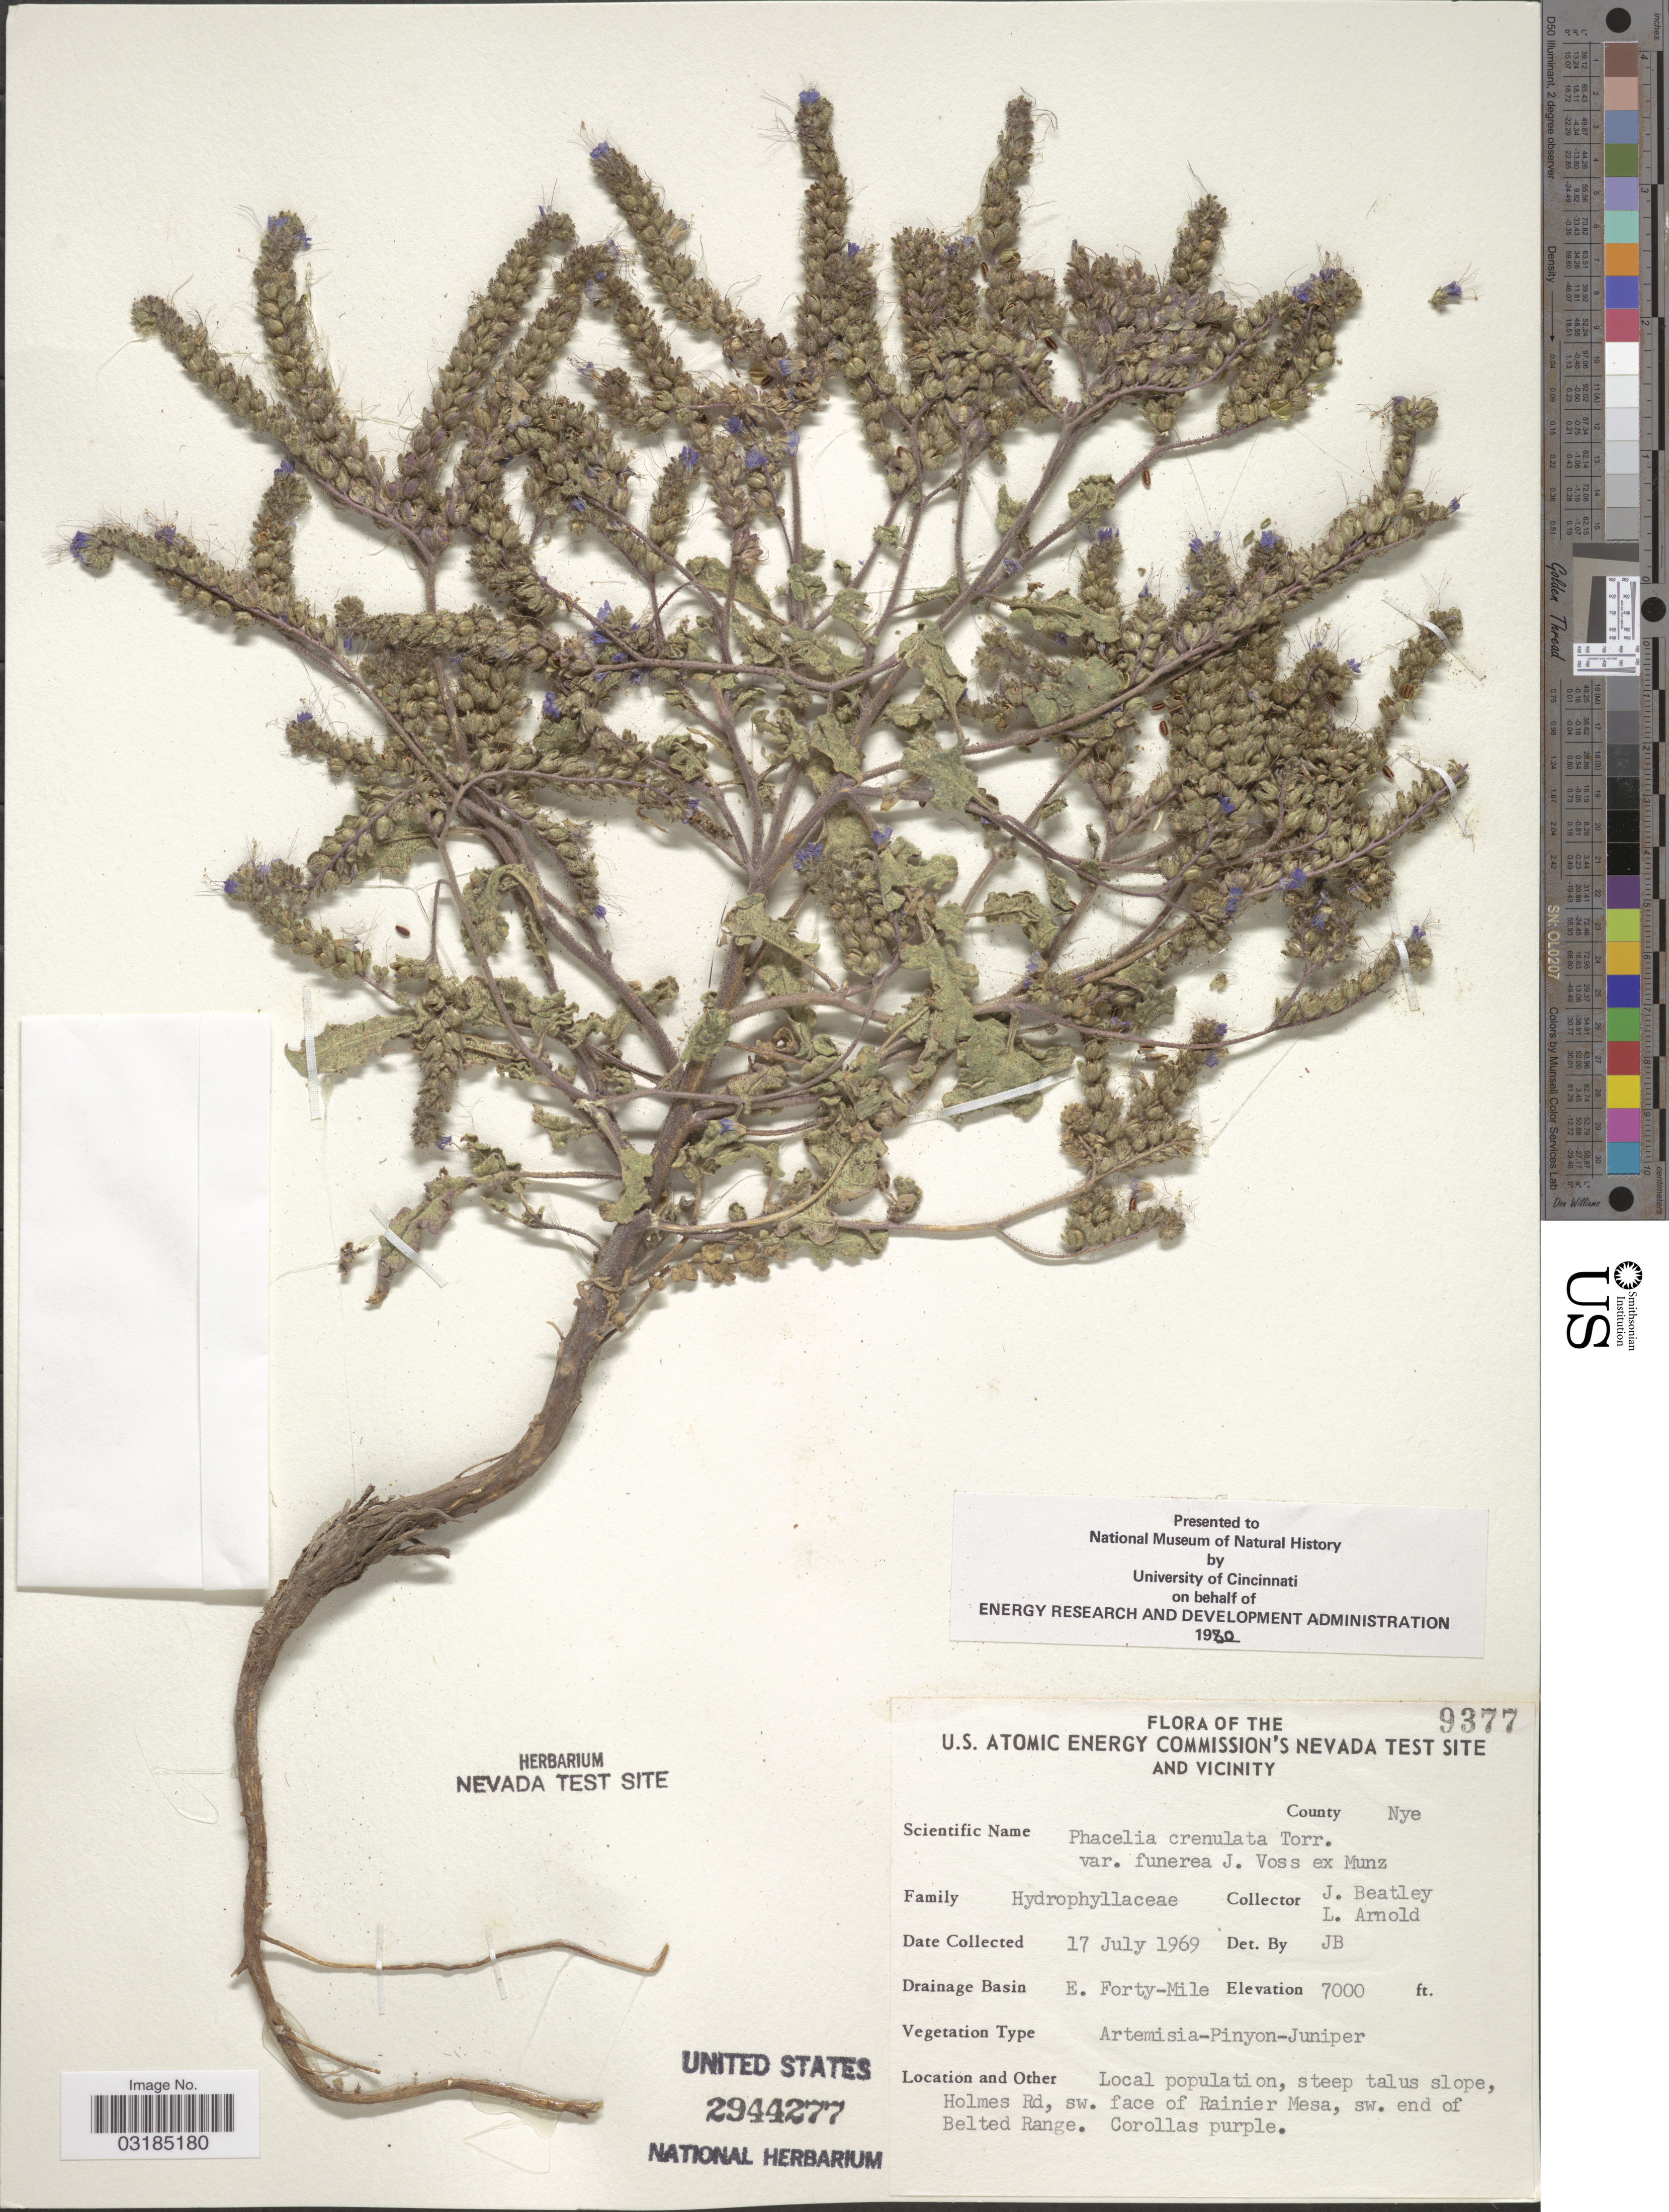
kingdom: Plantae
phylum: Tracheophyta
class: Magnoliopsida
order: Boraginales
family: Hydrophyllaceae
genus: Phacelia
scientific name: Phacelia crenulata var. funerea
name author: J.W. Voss in Munz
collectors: J. C. Beatley & L. Arnold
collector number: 9377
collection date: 1969-07-17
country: United States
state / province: Nevada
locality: The U.S. Atomic Energy Commission's Nevada Test Site and Vicinity. County Nye. Drainage Basin E. Forty-Mile. Holmes Rd, sw. face of Rainier Mesa, sw. end of Belted Range.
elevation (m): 2134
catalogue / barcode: US 2944277